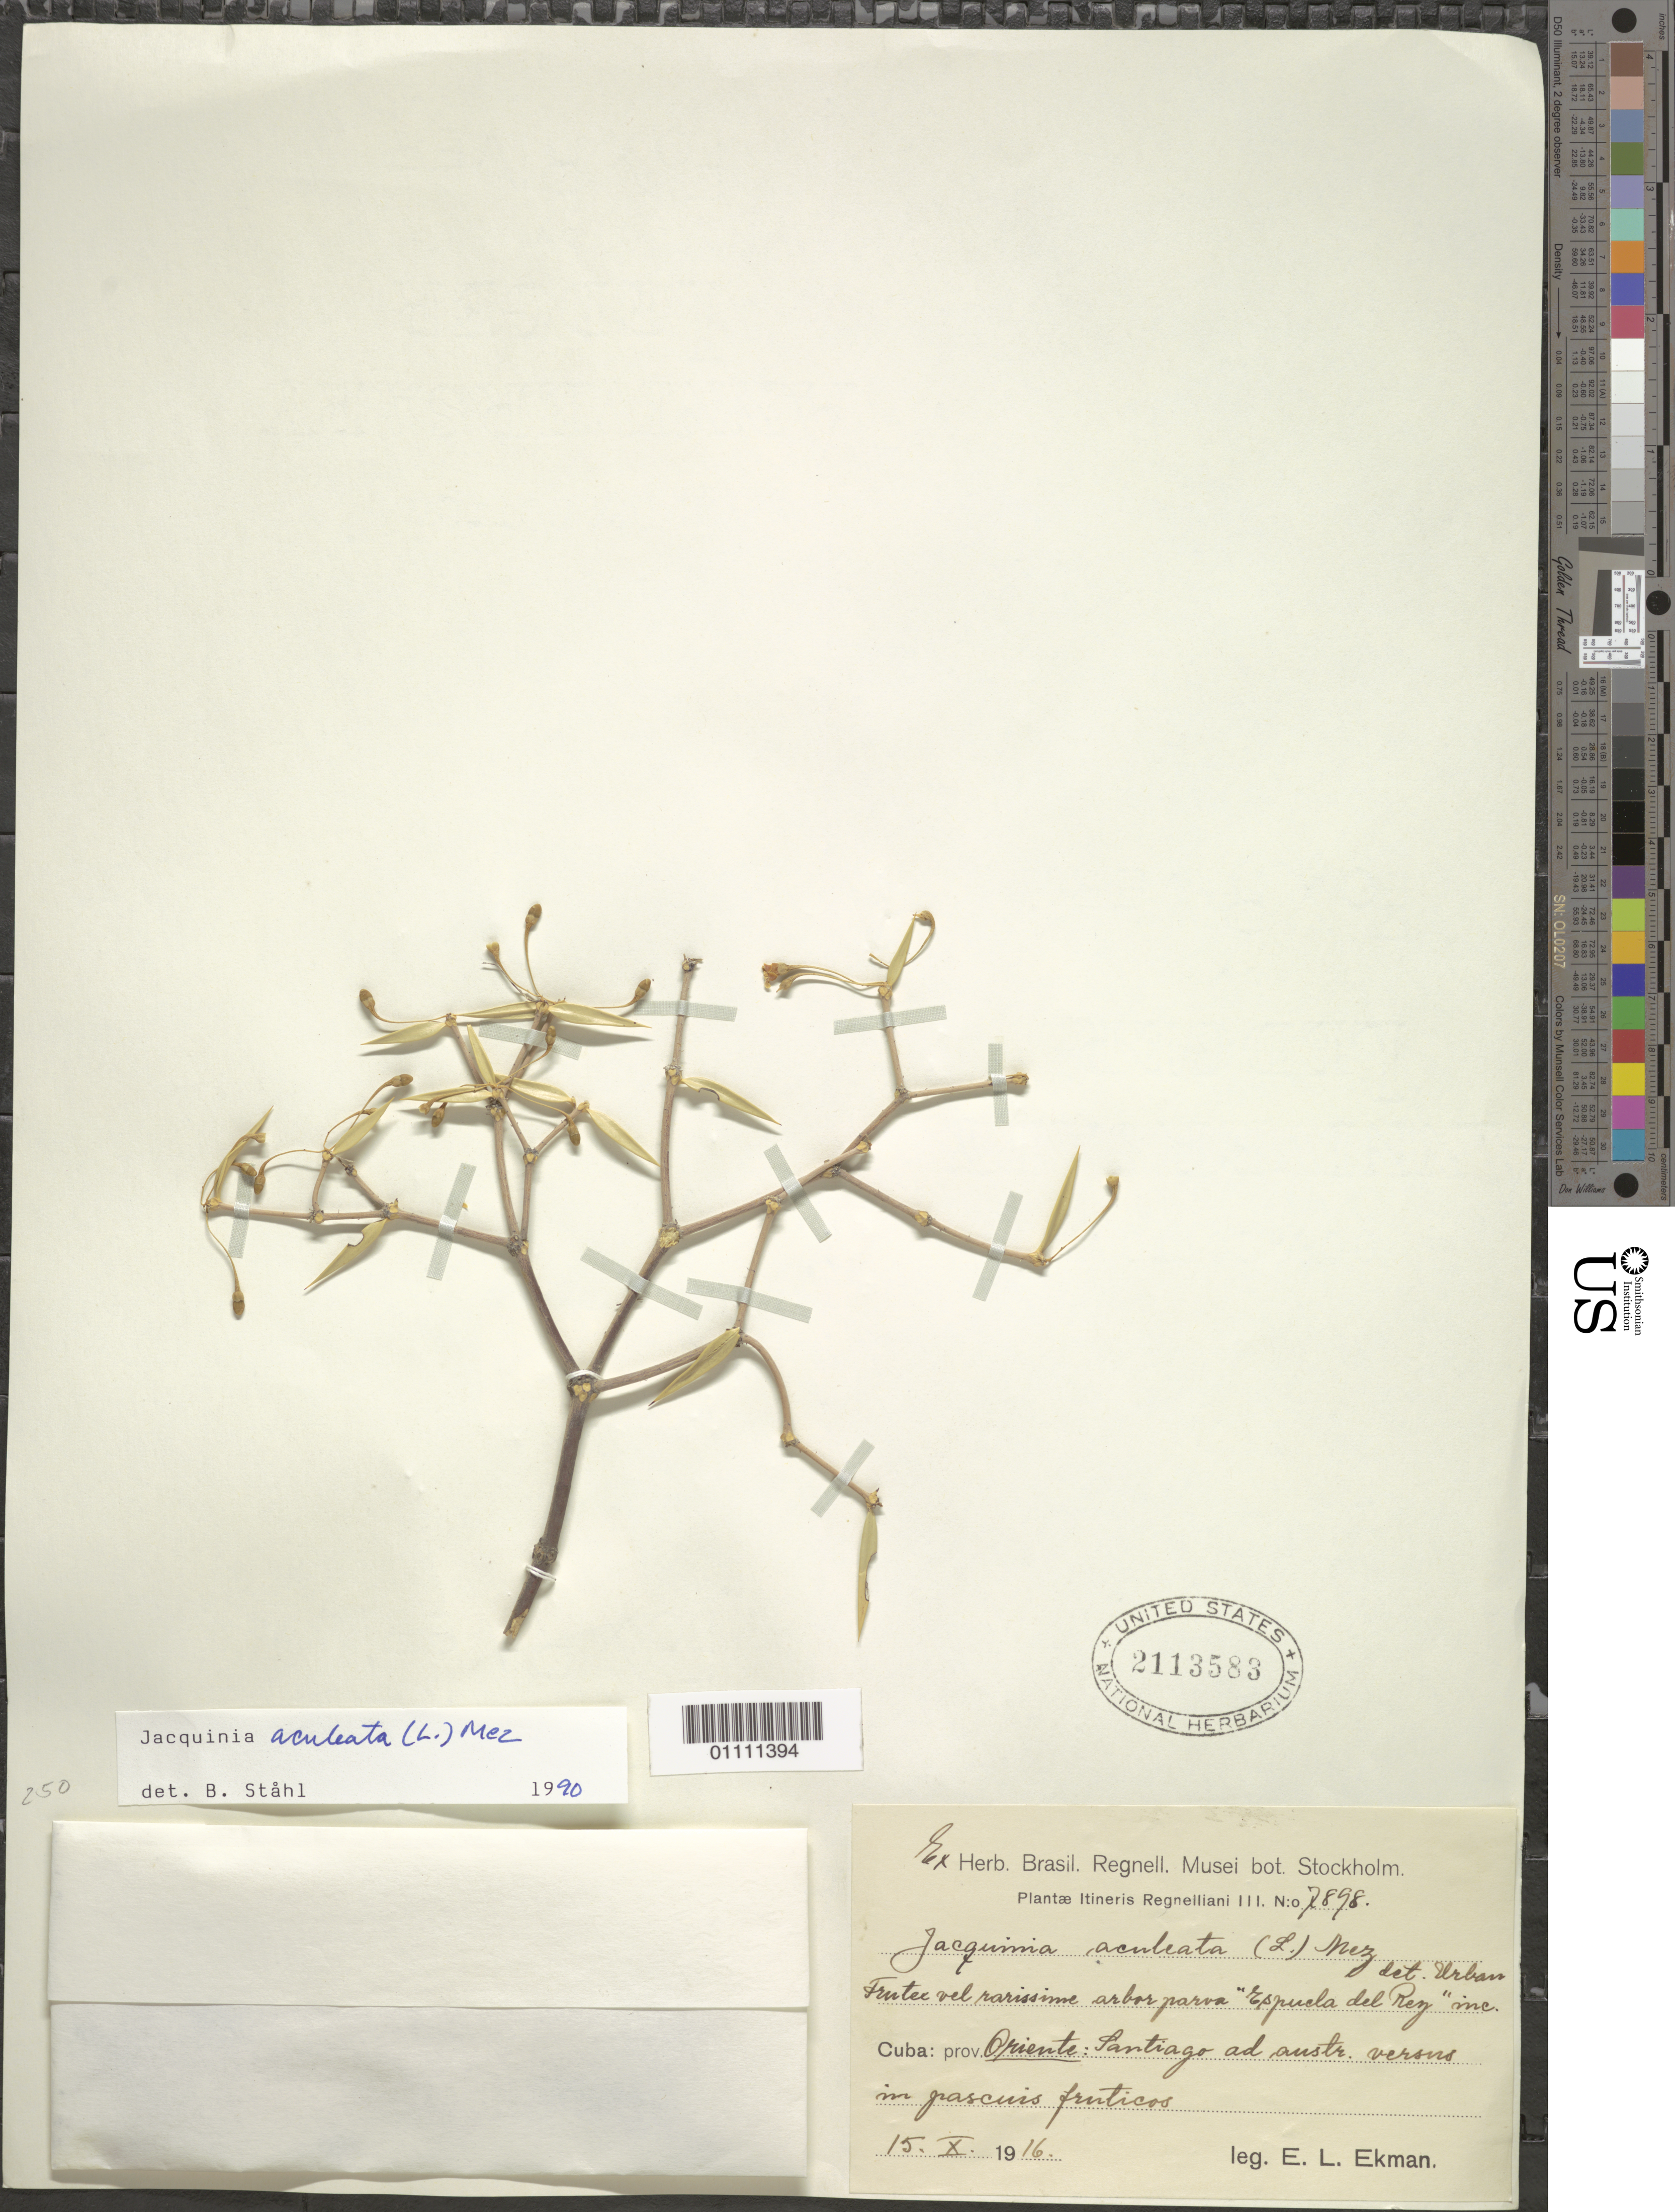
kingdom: Plantae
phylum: Tracheophyta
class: Magnoliopsida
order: Ericales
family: Primulaceae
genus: Jacquinia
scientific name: Jacquinia aculeata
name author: (L.) Mez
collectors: E. L. Ekman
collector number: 7898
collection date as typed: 15 Oct 1916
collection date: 1916-10-15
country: Cuba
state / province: Santiago de Cuba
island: Cuba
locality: Santiago ad austr verona in pascuis fruticos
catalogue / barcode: US 2113583